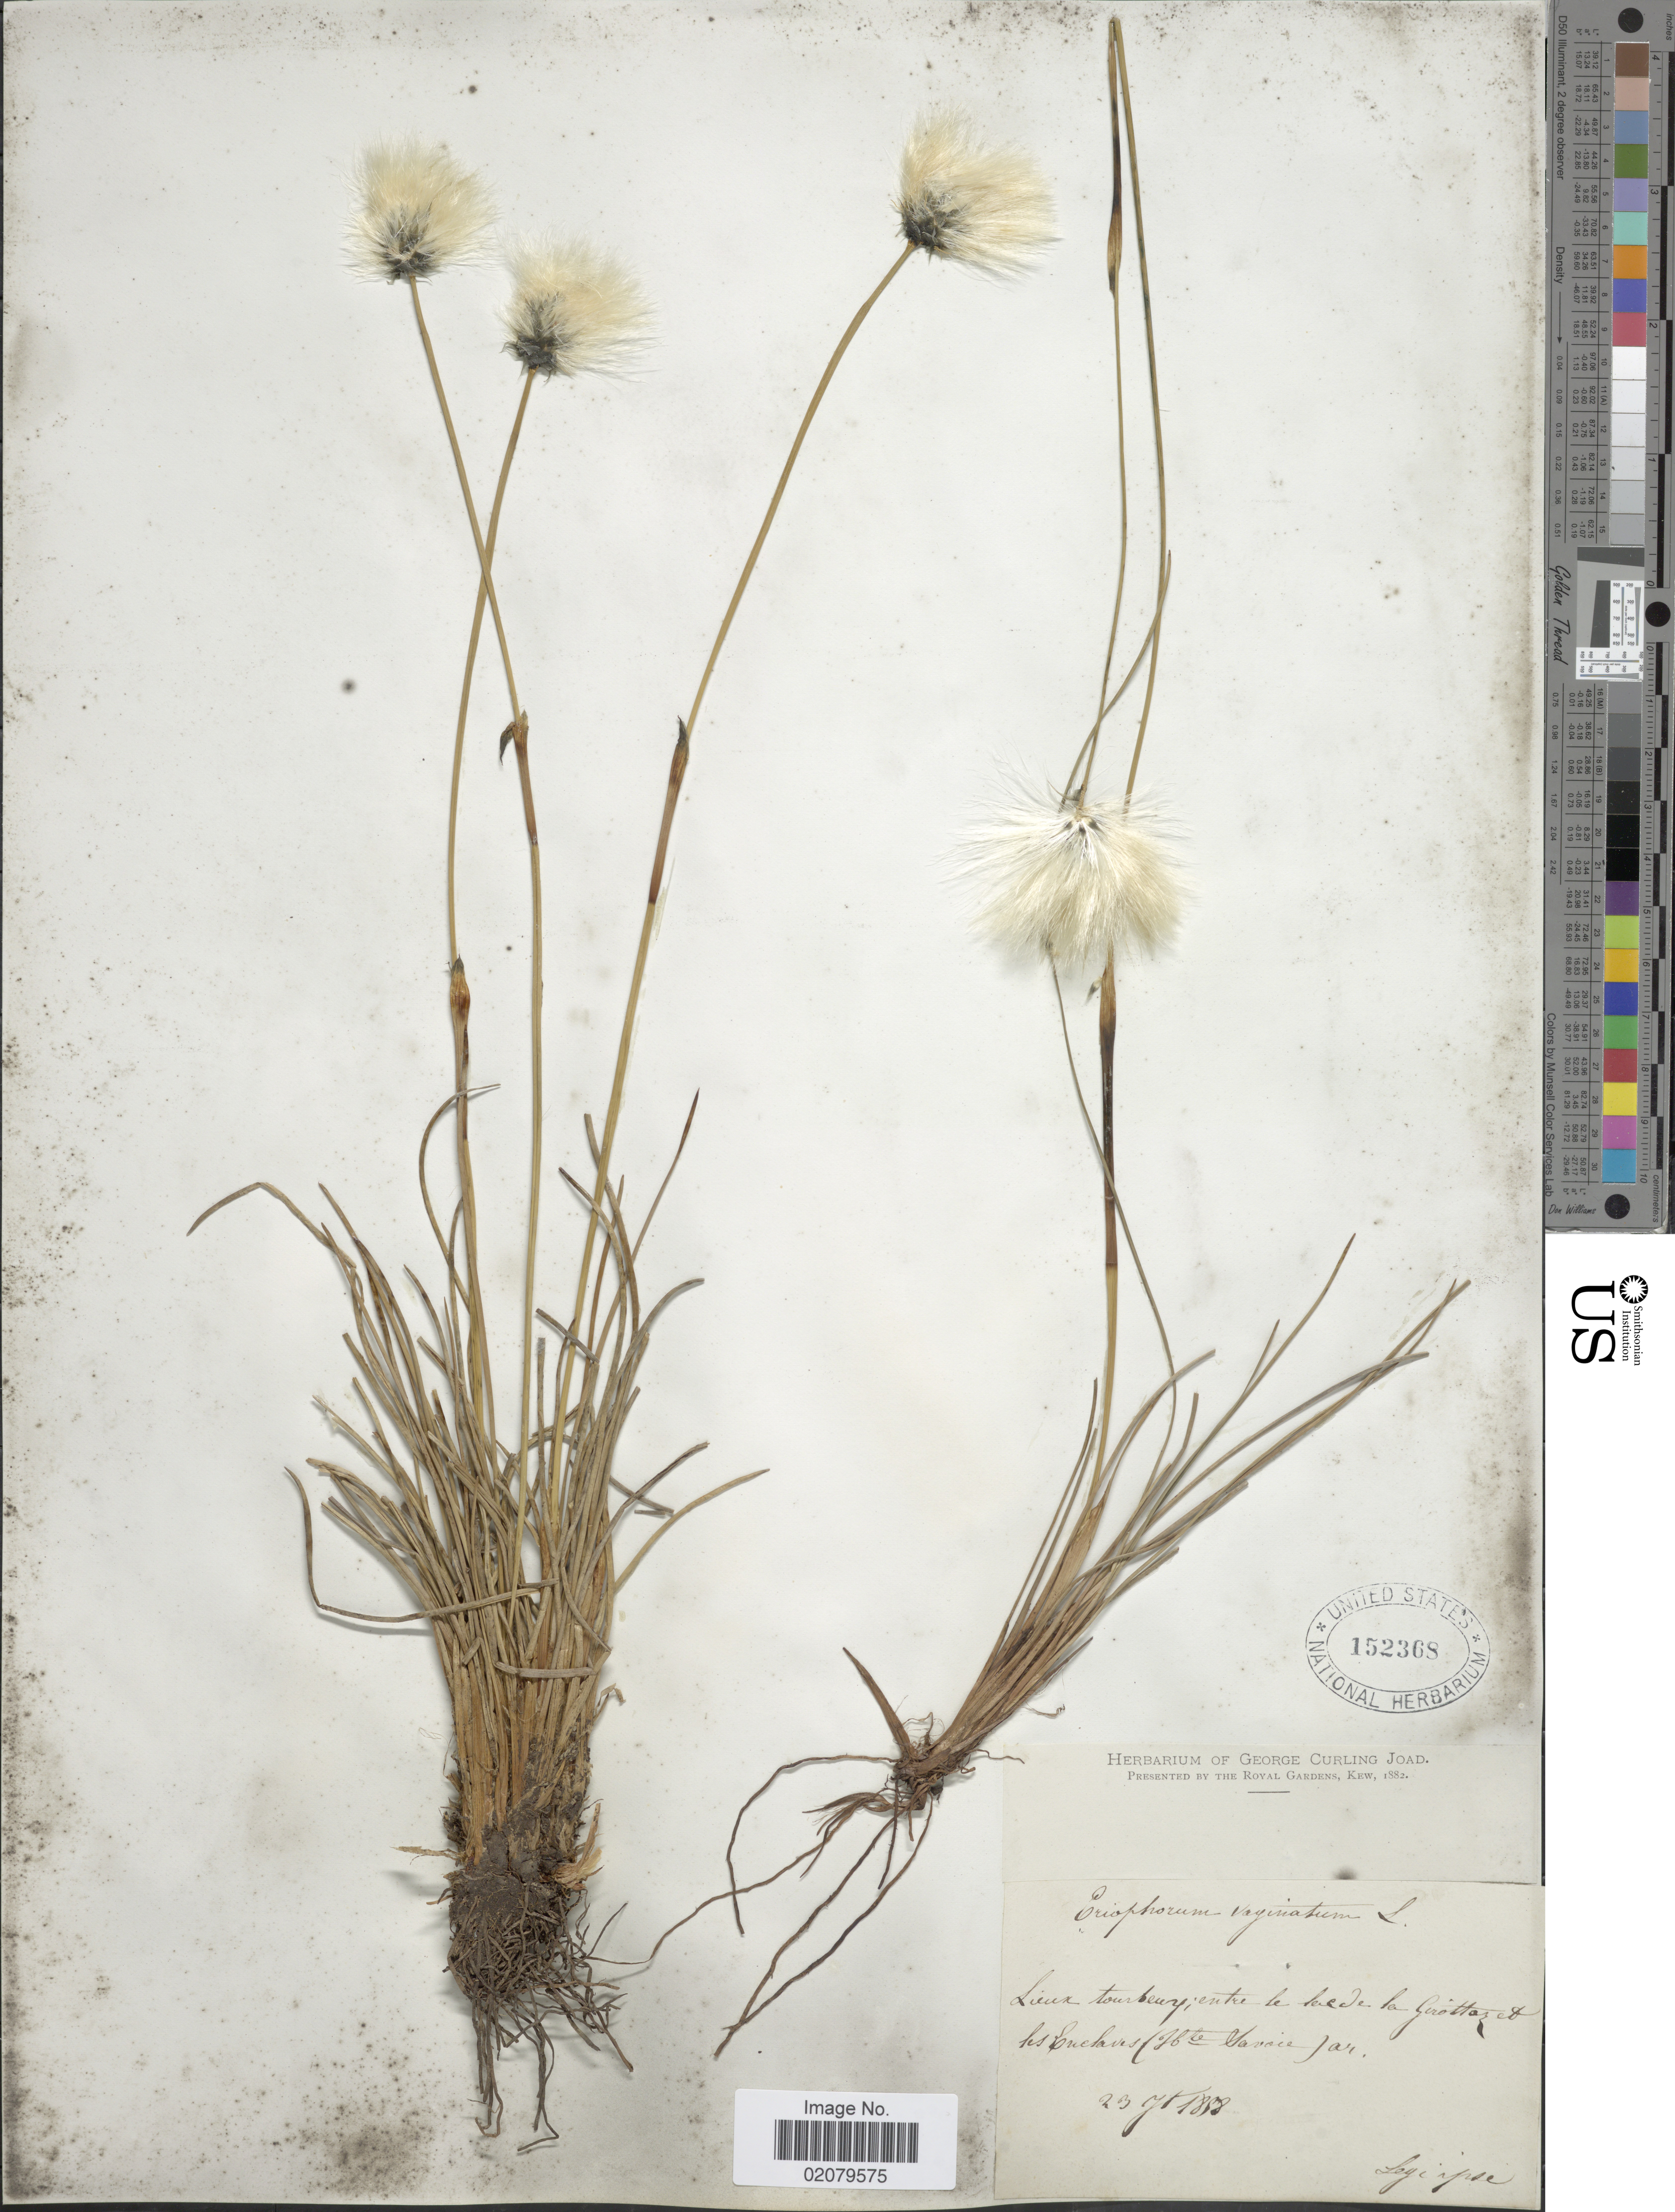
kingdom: Plantae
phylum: Tracheophyta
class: Liliopsida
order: Poales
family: Cyperaceae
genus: Eriophorum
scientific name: Eriophorum vaginatum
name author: L.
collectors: -. Ipse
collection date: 1868-07-23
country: France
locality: Lieux tourbeury entre le leue de la Gerottas et les Encalves [interpreted] (Hte Savoie)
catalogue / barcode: US 152368